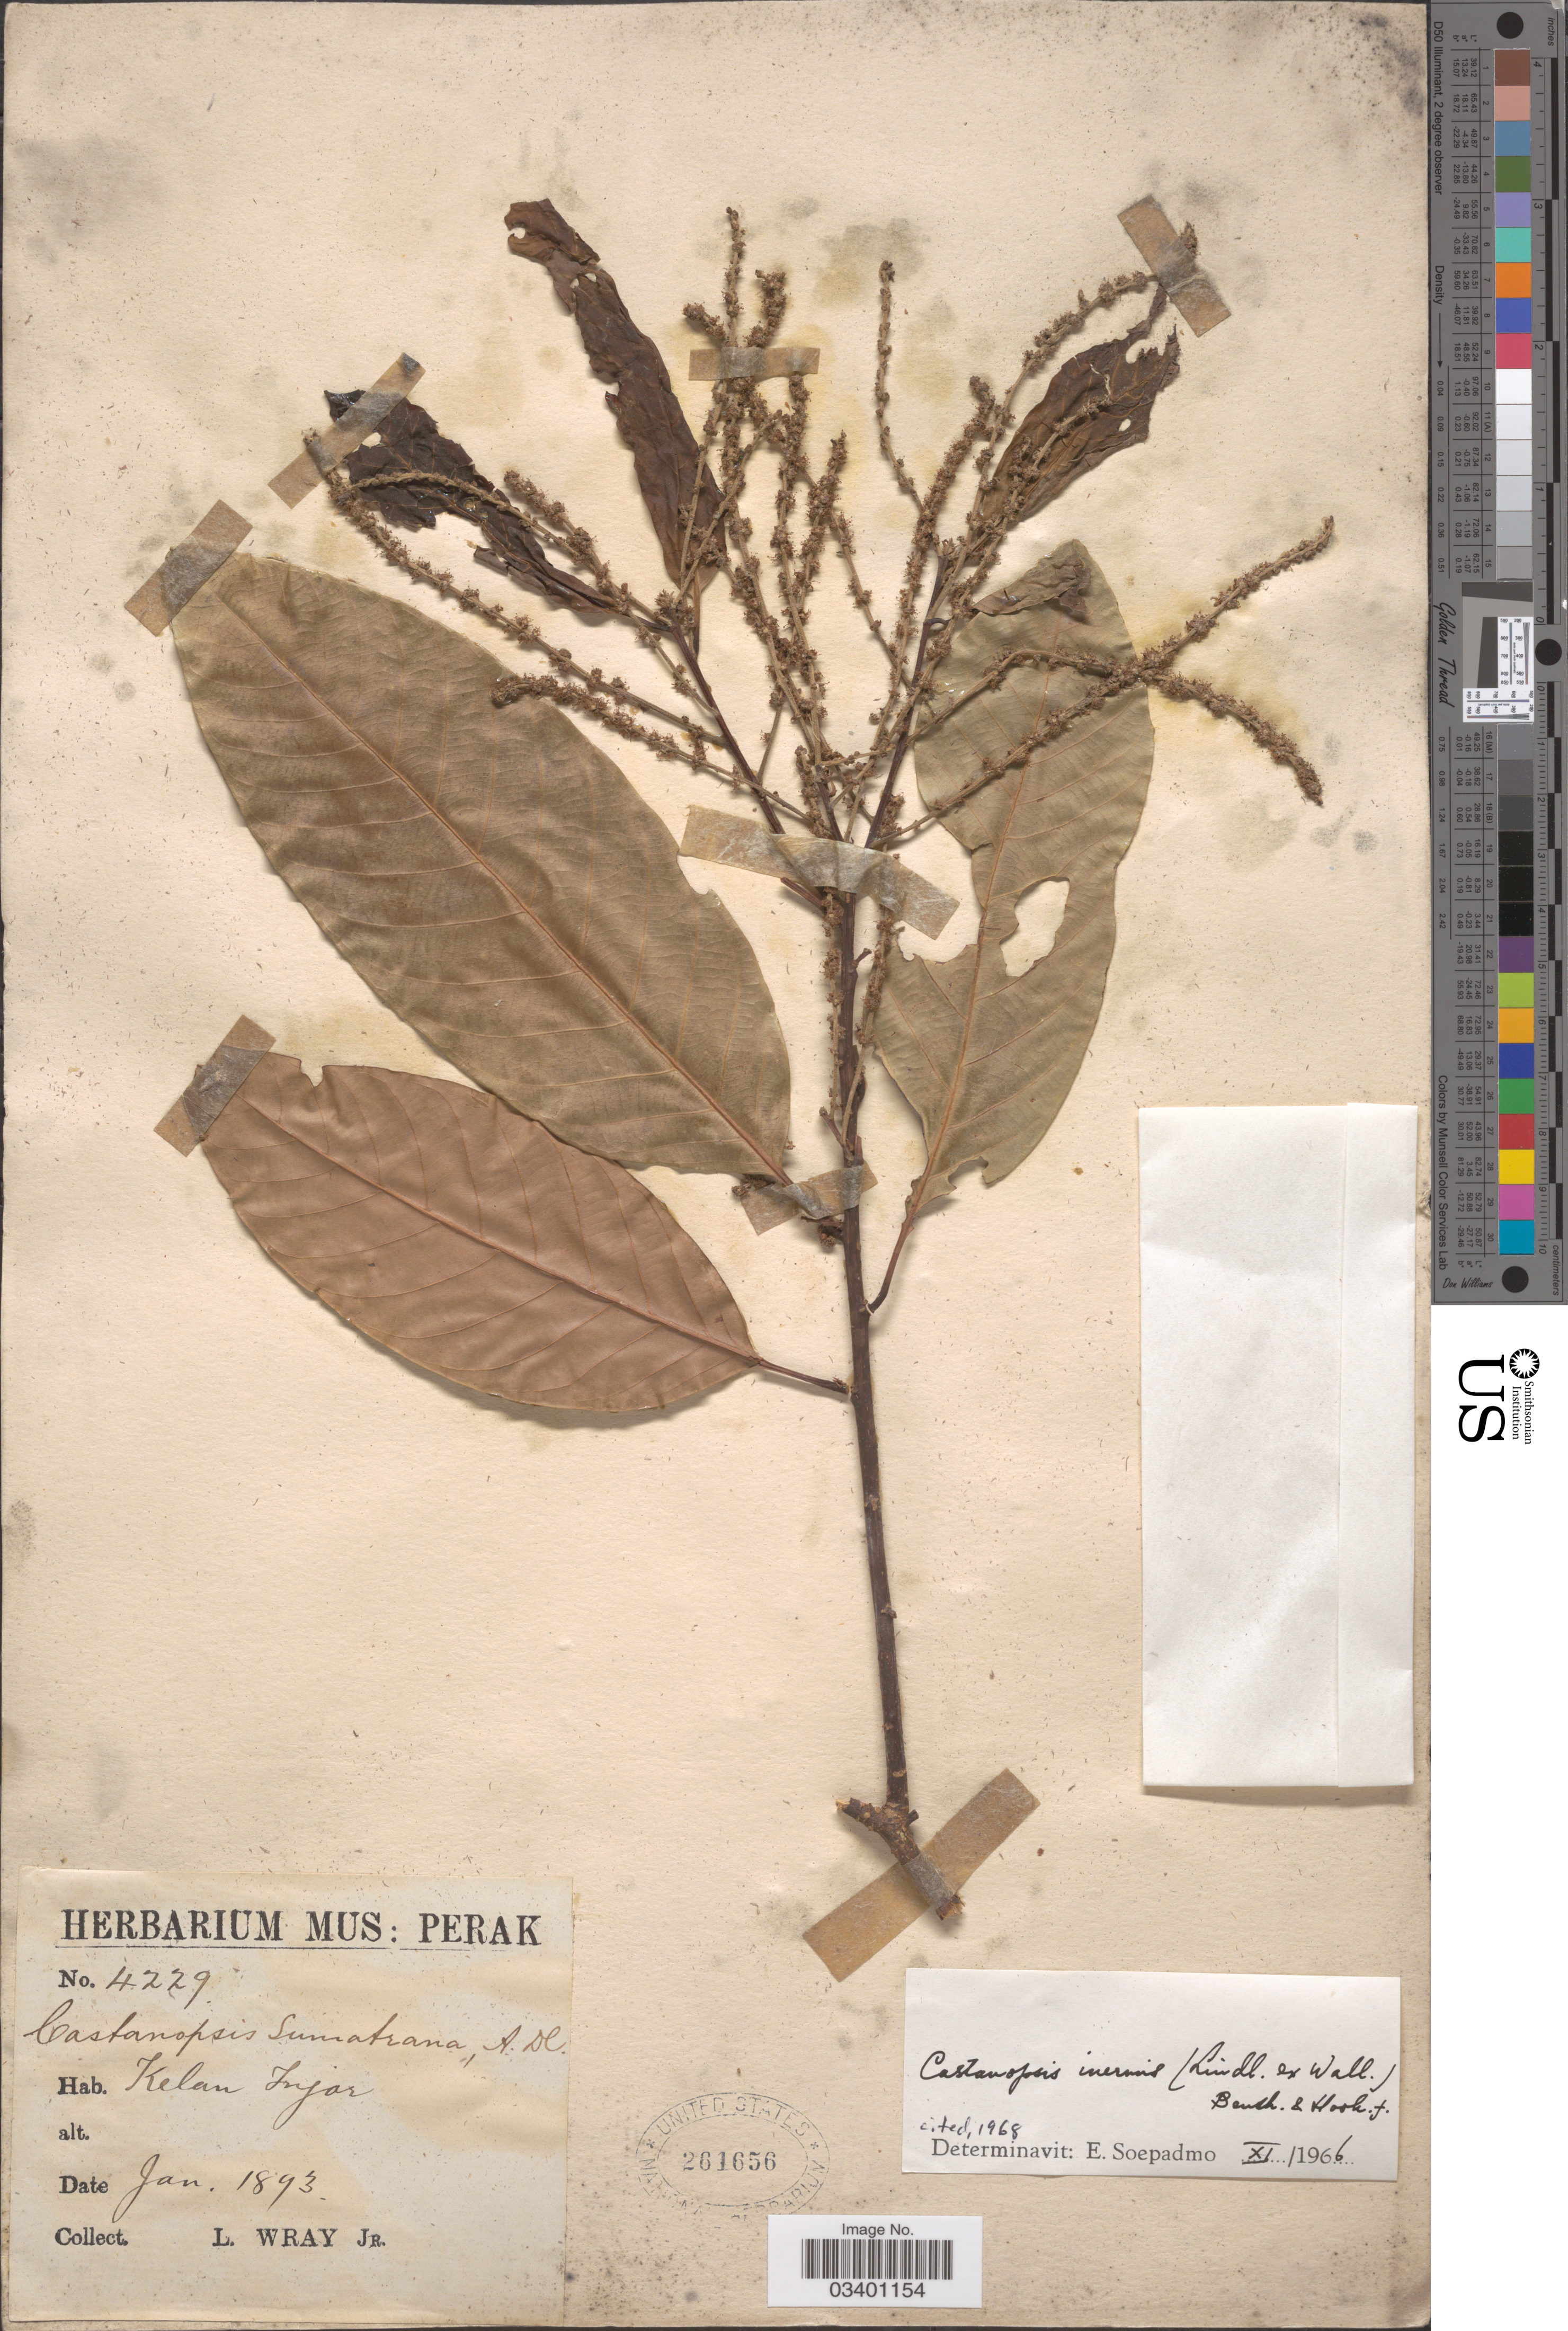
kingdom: Plantae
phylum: Tracheophyta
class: Magnoliopsida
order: Fagales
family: Fagaceae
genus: Castanopsis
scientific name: Castanopsis inermis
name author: (Lindl. ex Wall.) Benth. & Hook.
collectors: L. Wray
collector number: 4229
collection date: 1893-01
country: Malaysia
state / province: Perak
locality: Kelau Tajor.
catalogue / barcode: US 261656